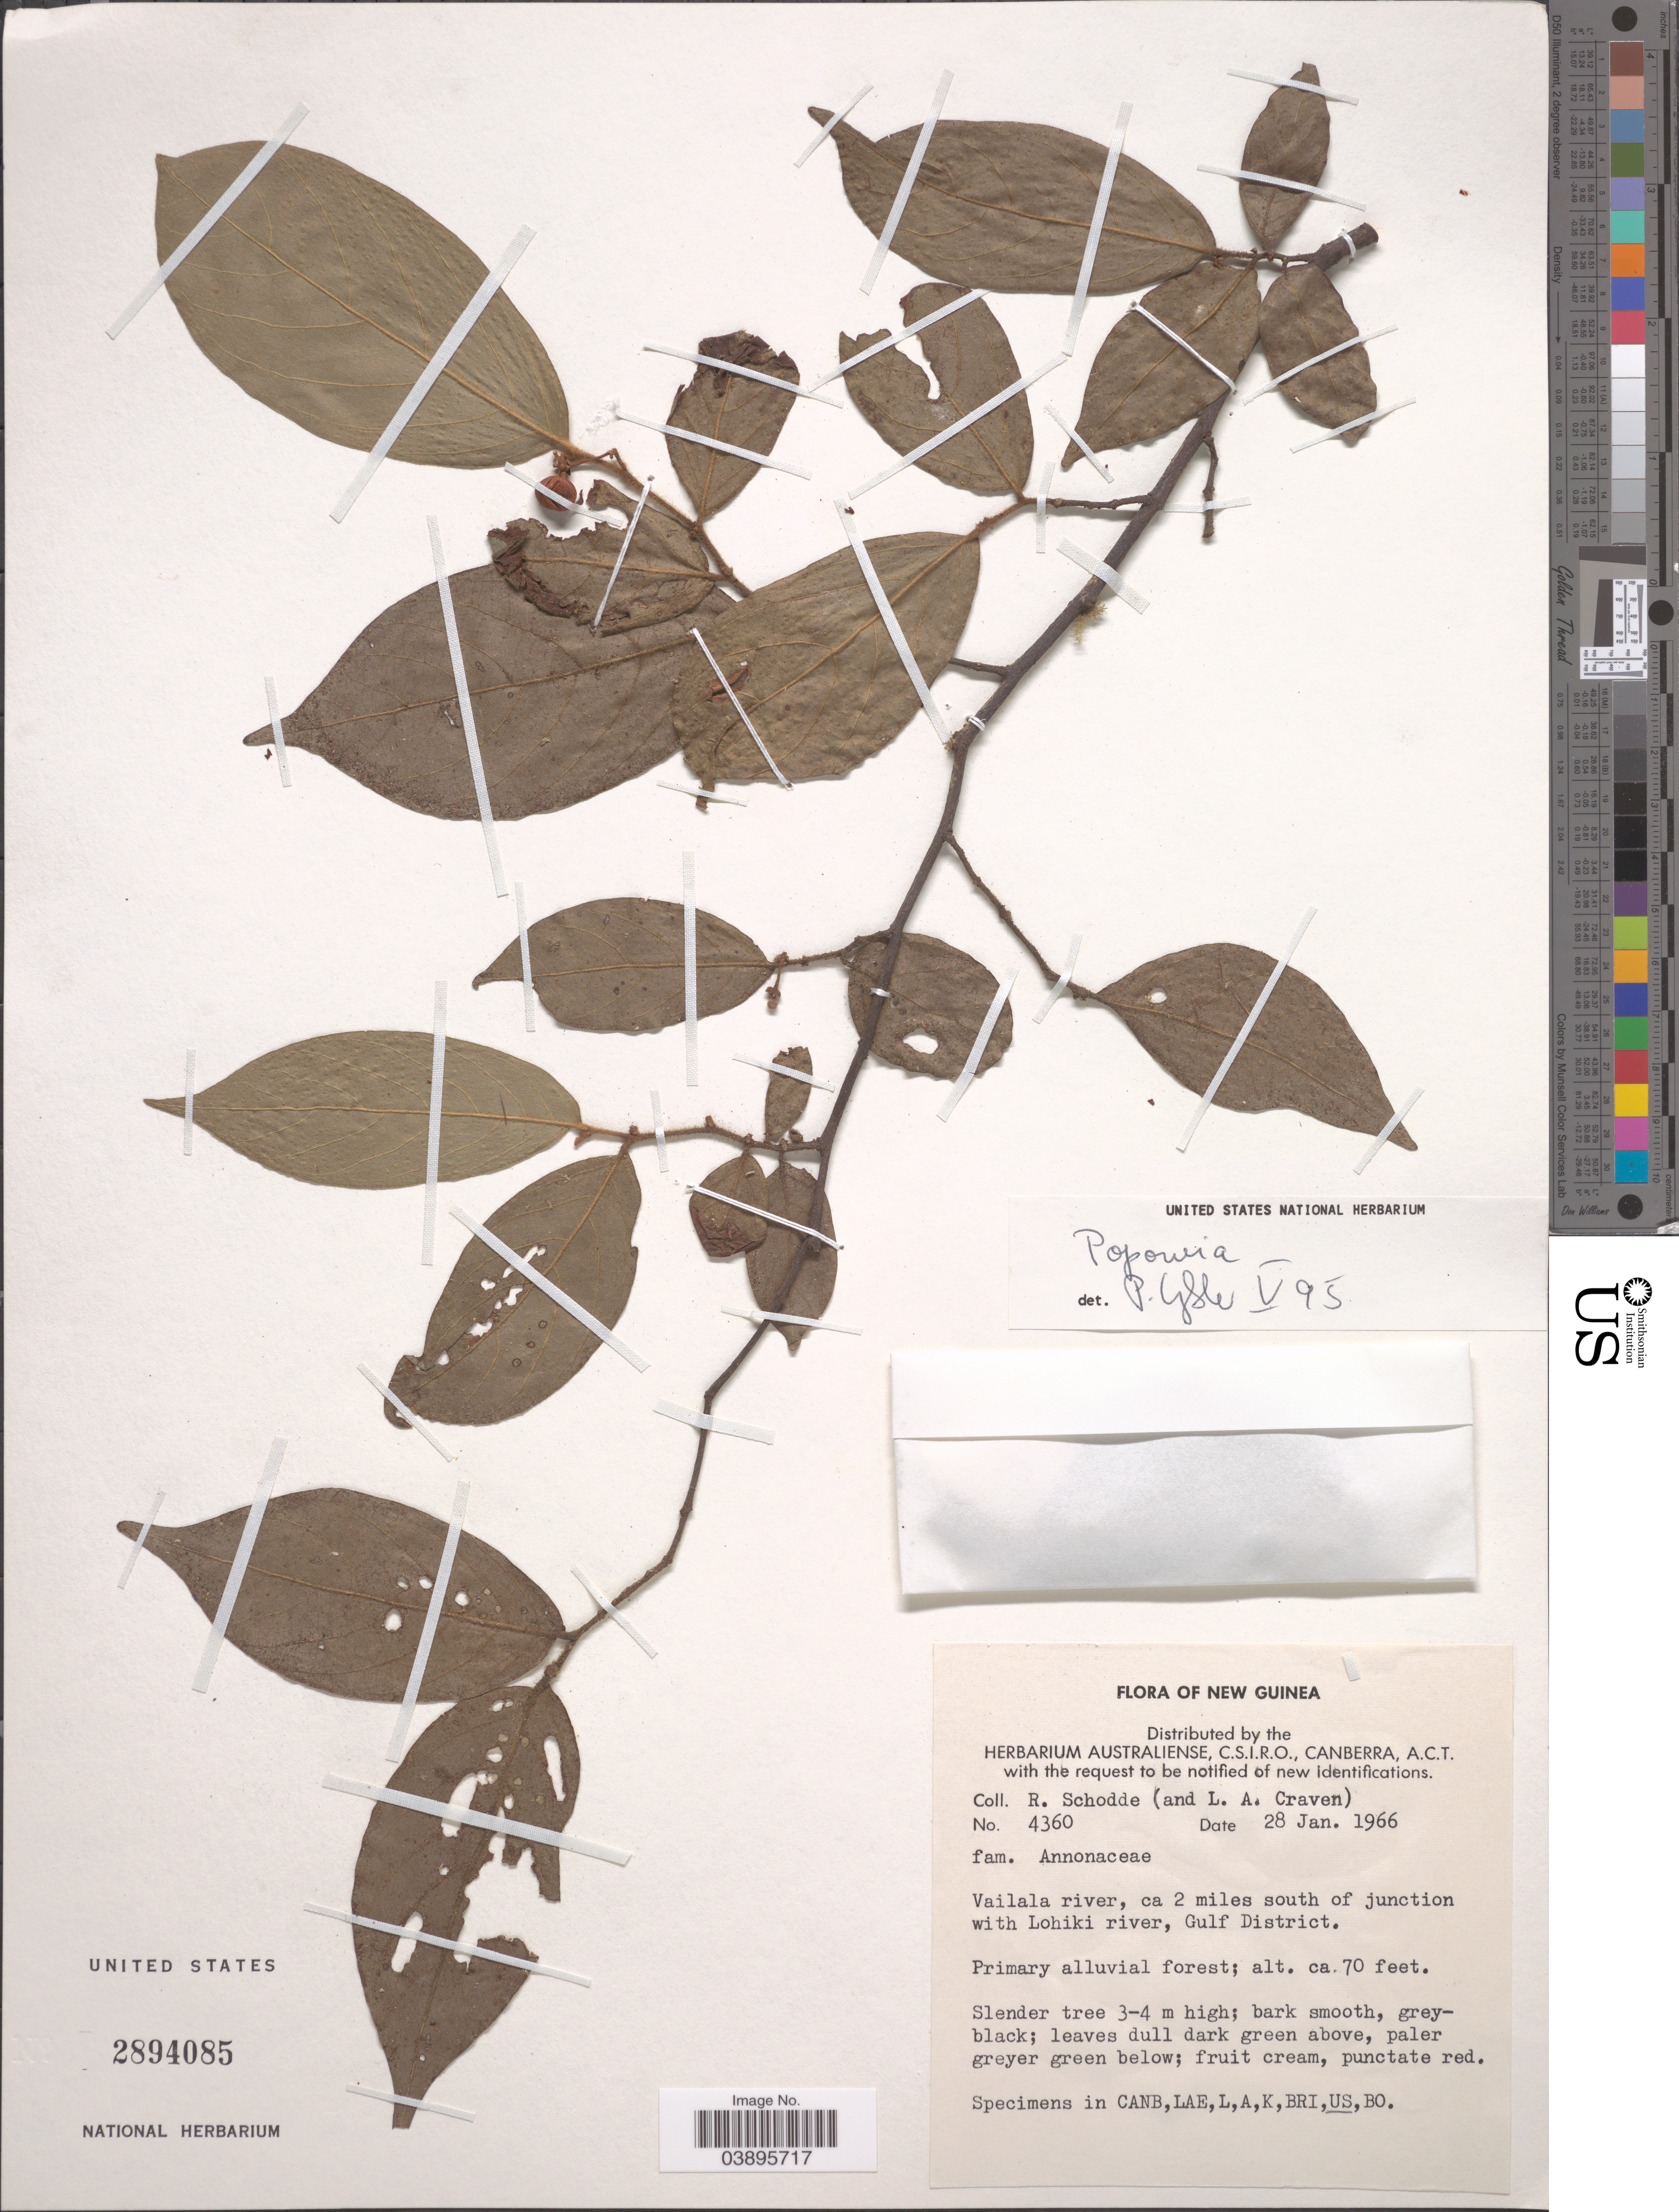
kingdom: Plantae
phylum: Tracheophyta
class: Magnoliopsida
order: Magnoliales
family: Annonaceae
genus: Popowia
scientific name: Popowia sp.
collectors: R. Schodde & L. A. Craven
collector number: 4360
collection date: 1966-01-28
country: Papua New Guinea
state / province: Gulf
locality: New Guinea. Vailala river, ca 2 miles south of junction with Lohiki river, Gulf District.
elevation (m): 21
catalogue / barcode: US 2894085